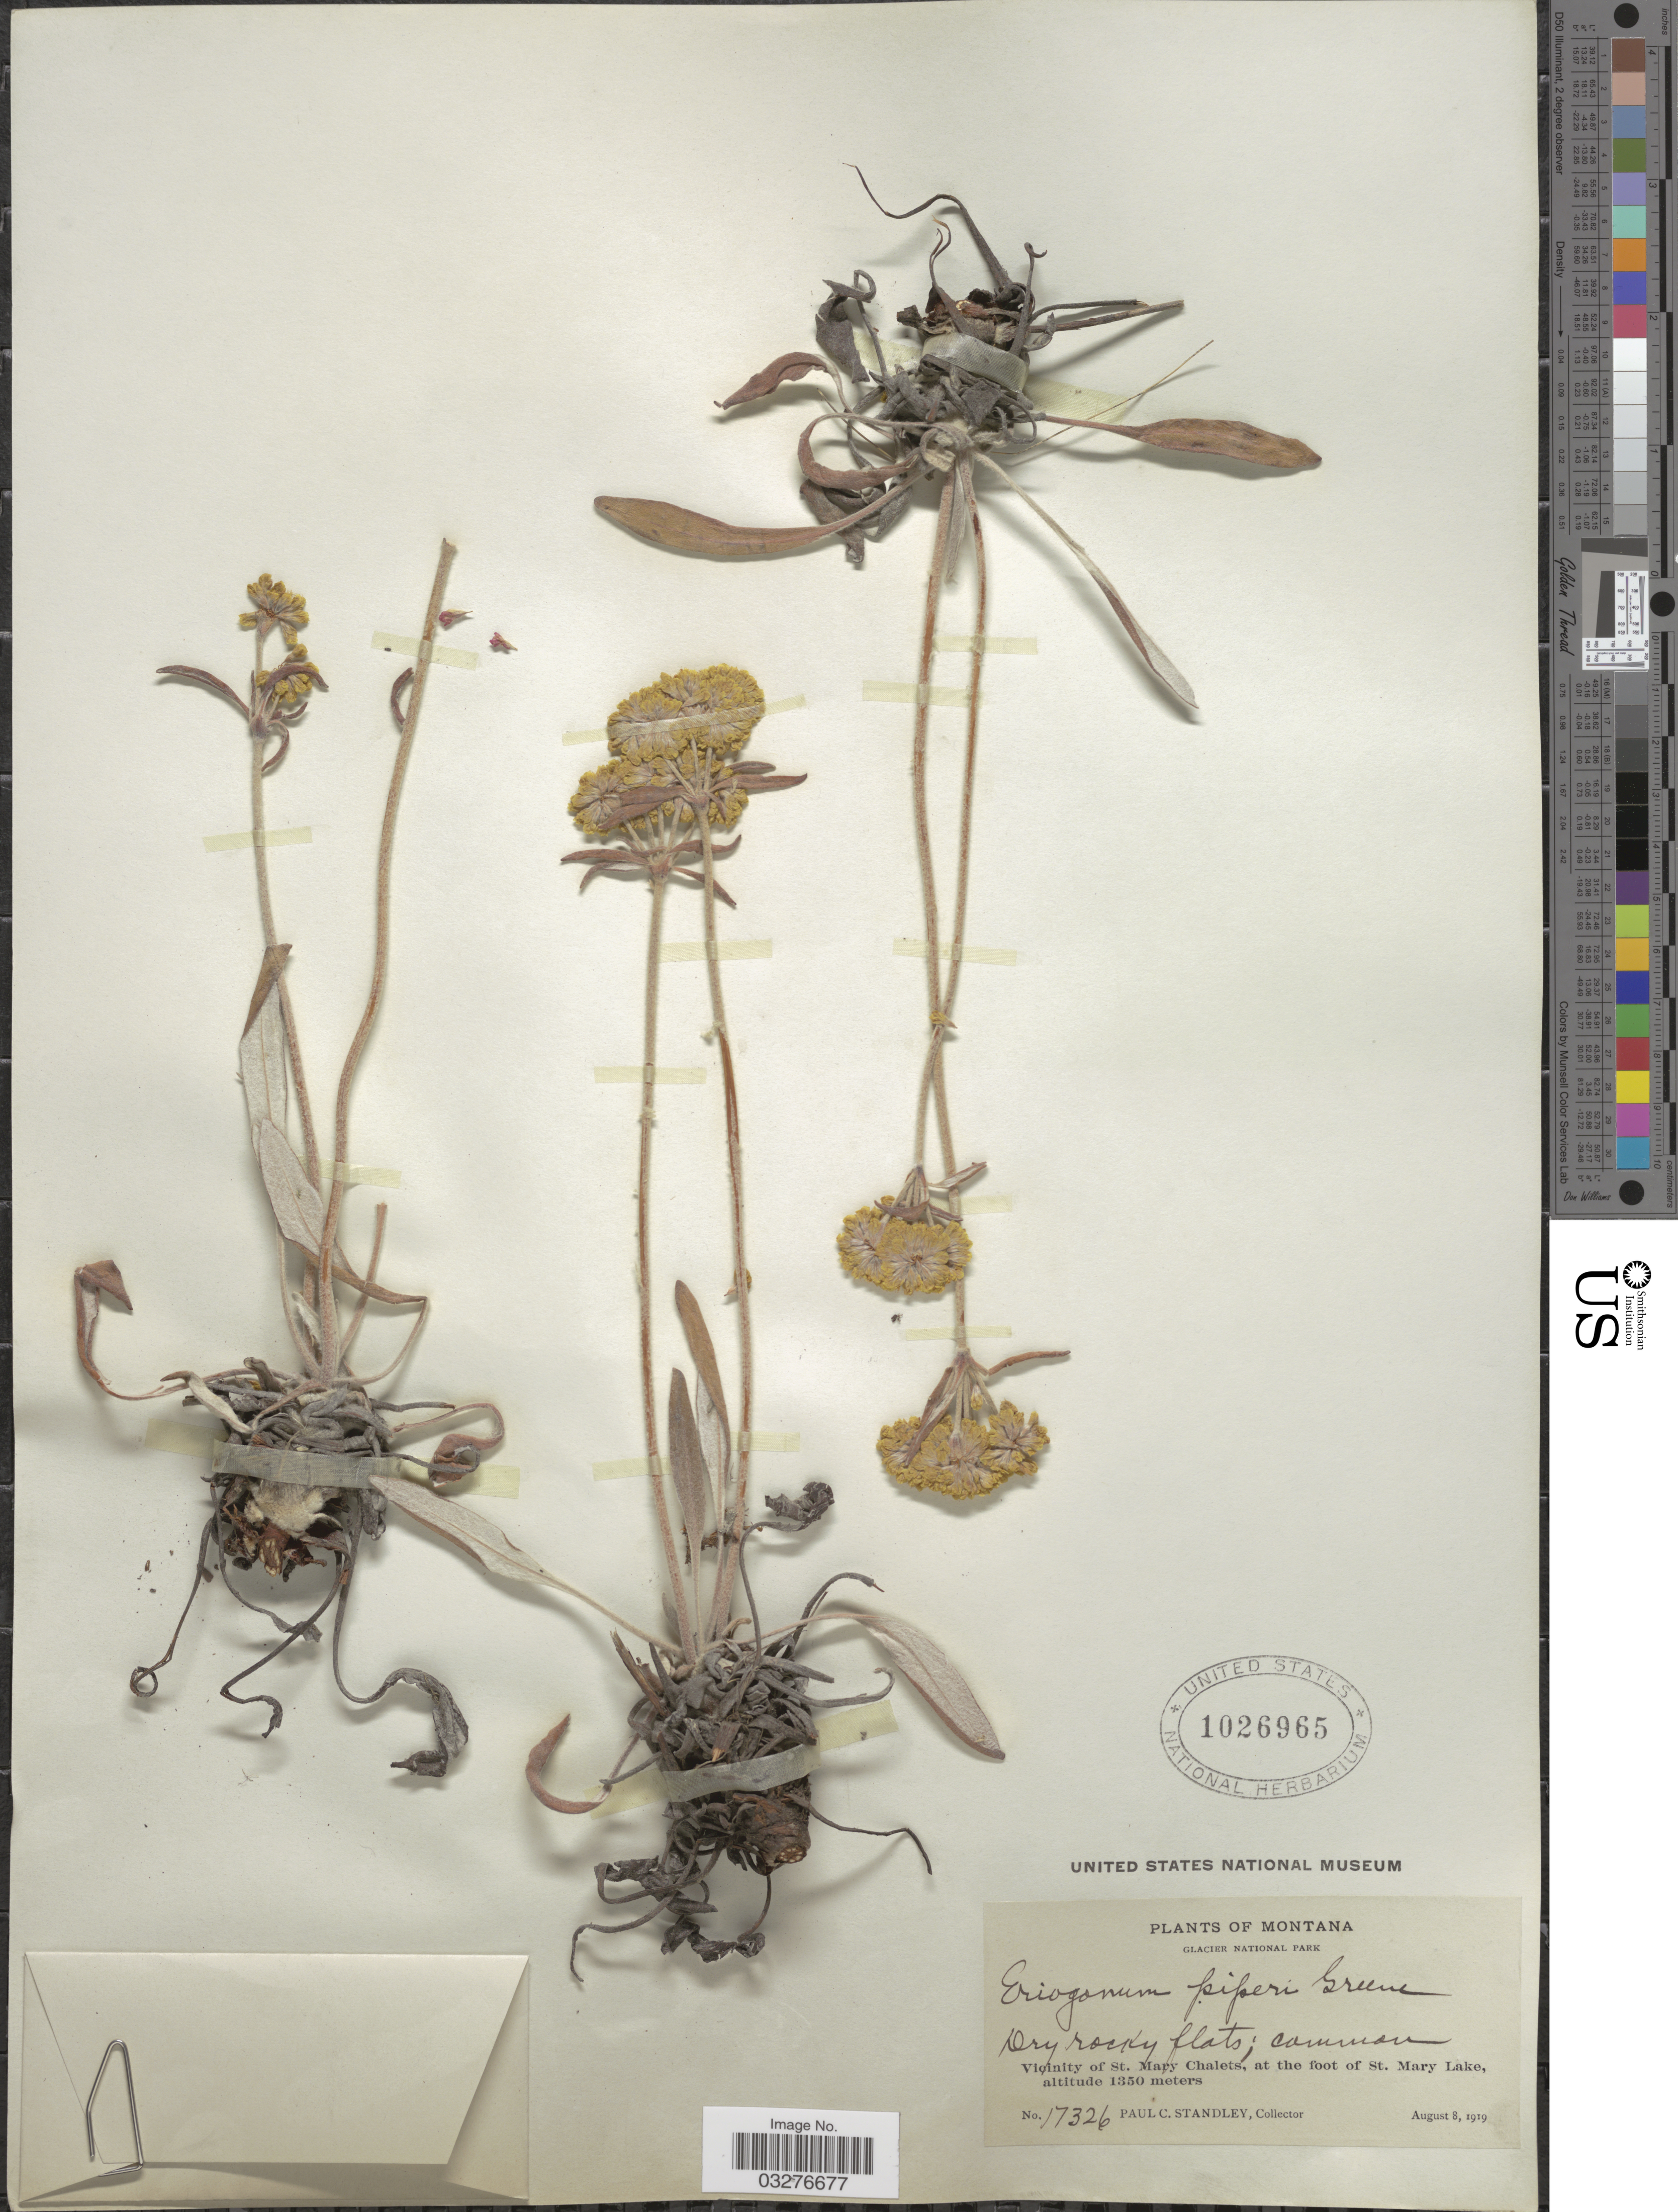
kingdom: Plantae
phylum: Tracheophyta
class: Magnoliopsida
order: Caryophyllales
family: Polygonaceae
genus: Eriogonum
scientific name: Eriogonum flavum var. piperi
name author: M.E. Jones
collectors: P. C. Standley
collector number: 17326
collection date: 1919-08-08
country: United States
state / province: Montana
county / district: Glacier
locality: Glacier National Park, Vicinity of St. Mary Chalets, at the foot of St. Mary Lake.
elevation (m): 1350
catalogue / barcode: US 1026965